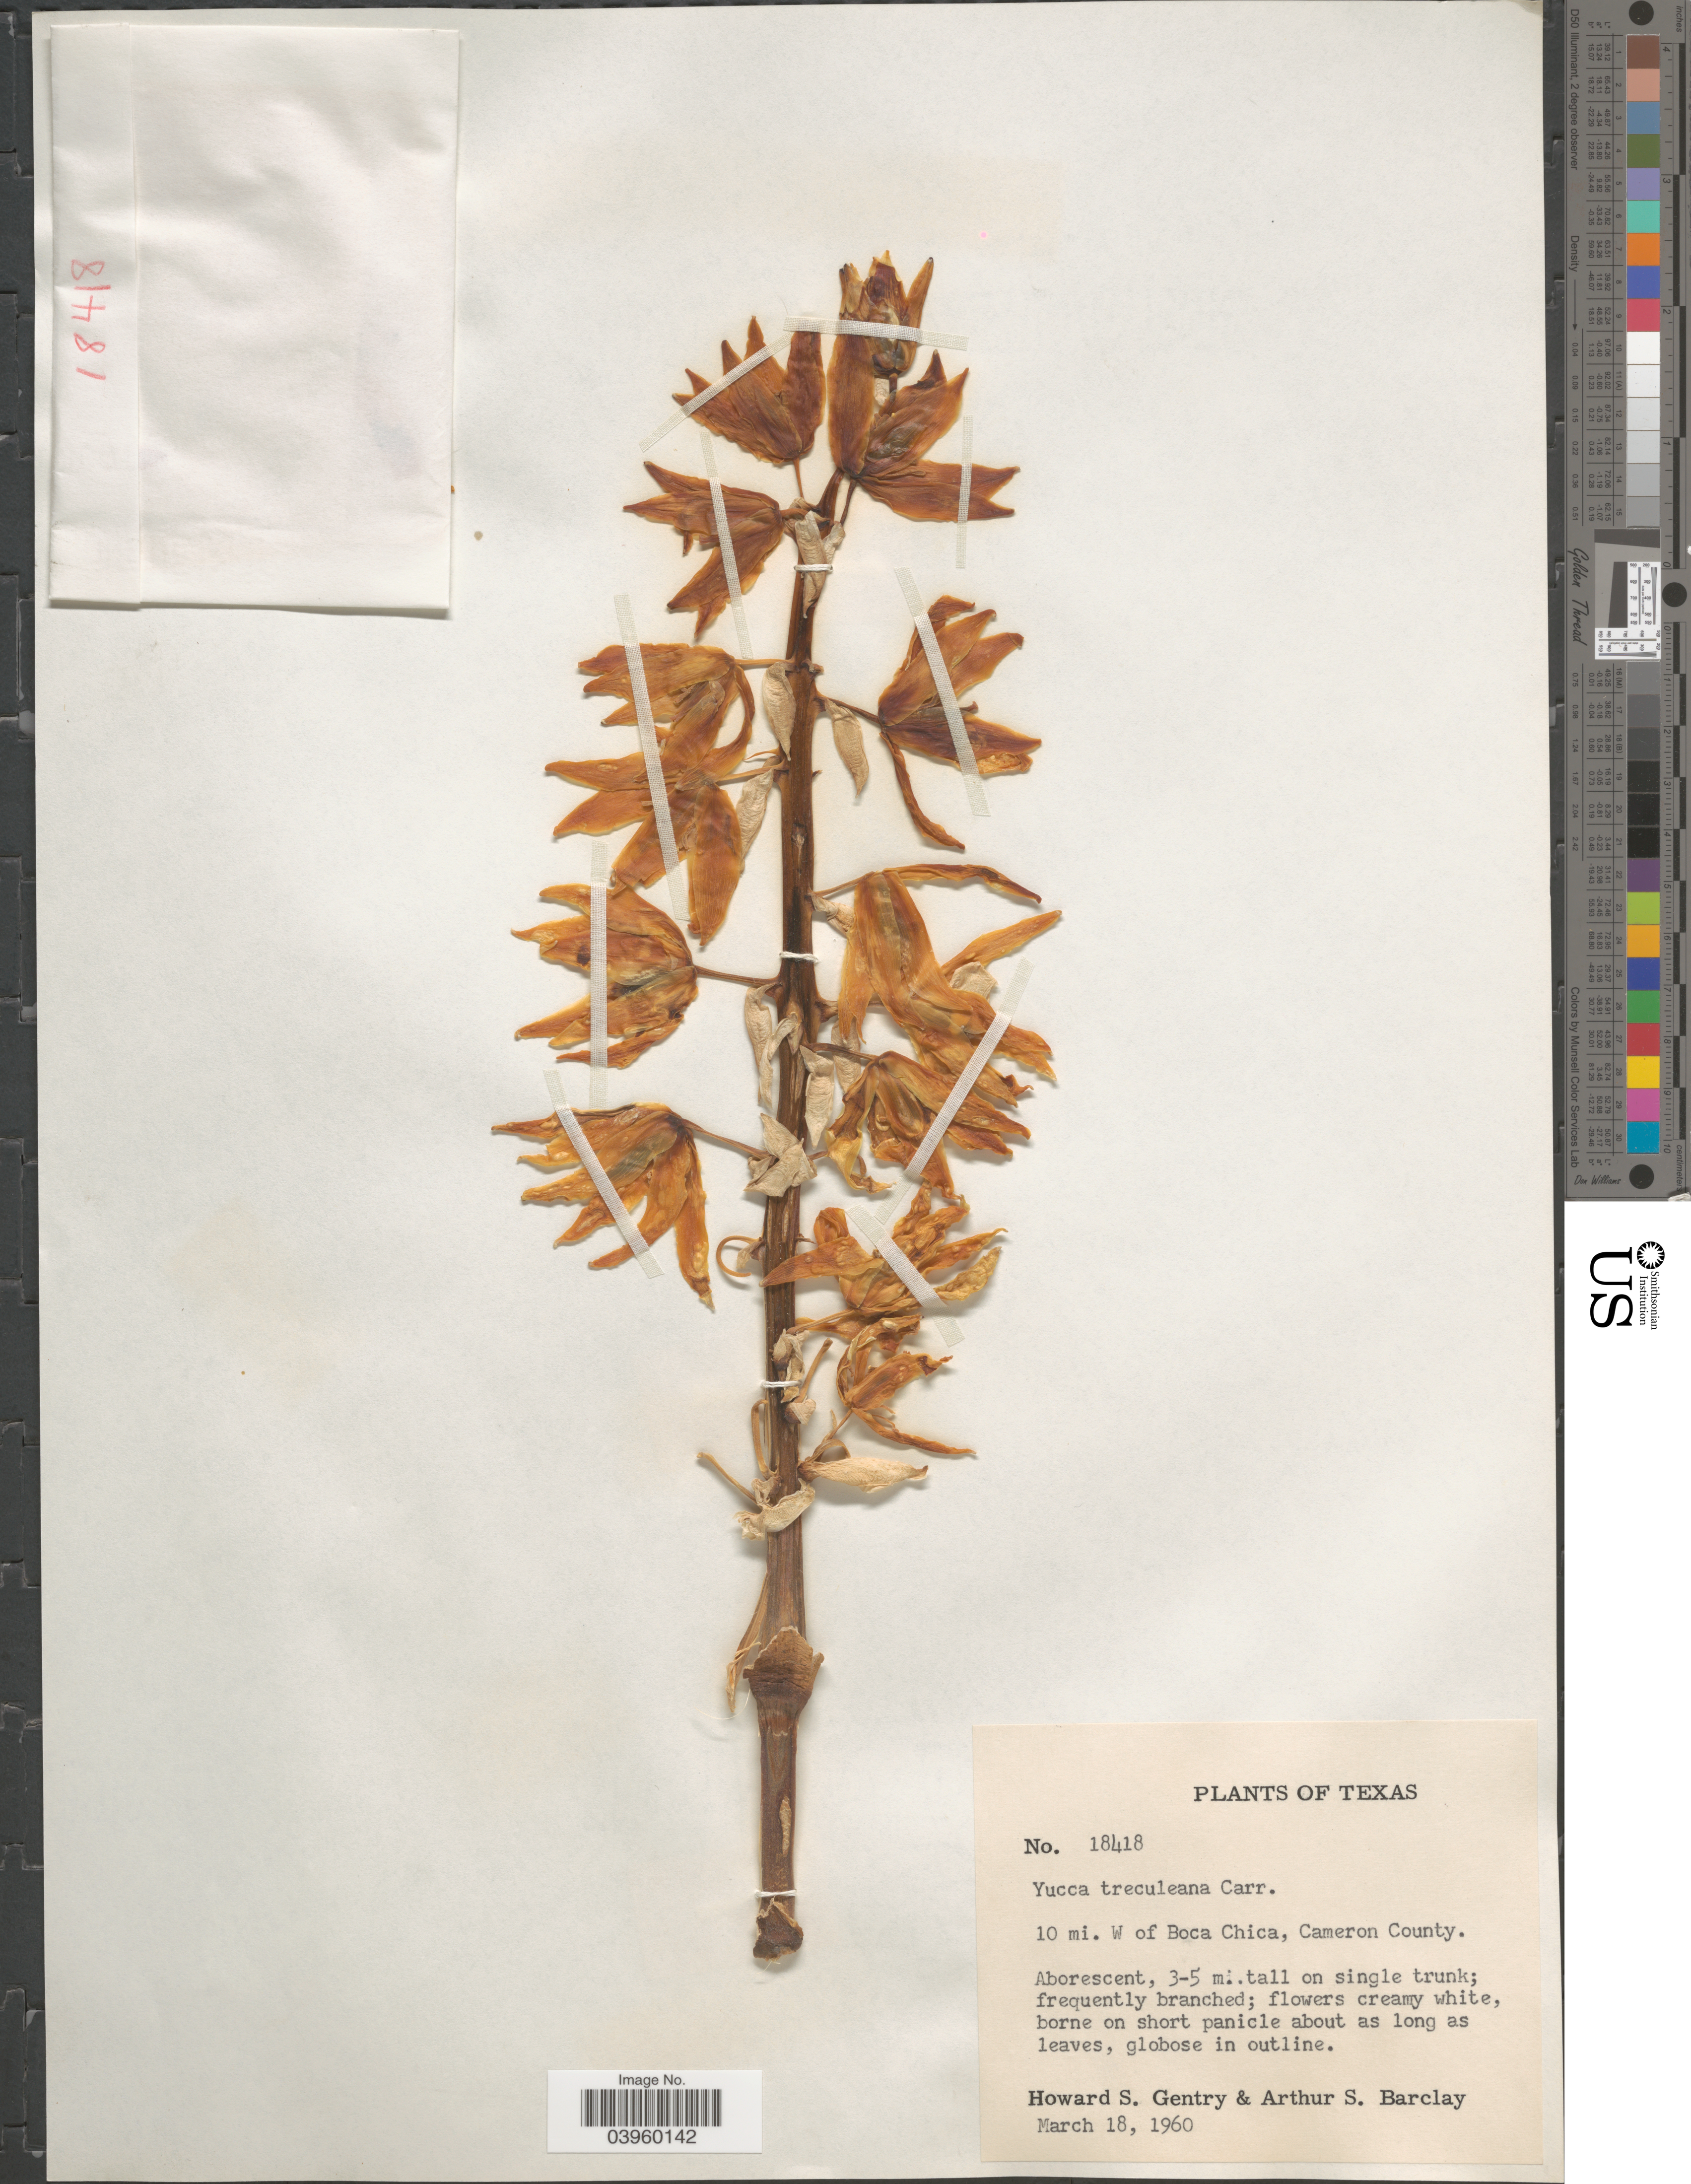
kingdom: Plantae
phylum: Tracheophyta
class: Liliopsida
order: Asparagales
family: Asparagaceae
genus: Yucca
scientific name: Yucca treculeana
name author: Carrière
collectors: H. S. Gentry & A. S. Barclay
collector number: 18418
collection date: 1960-03-18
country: United States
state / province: Texas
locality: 10 mi. W of Boca Chica, Cameron County.